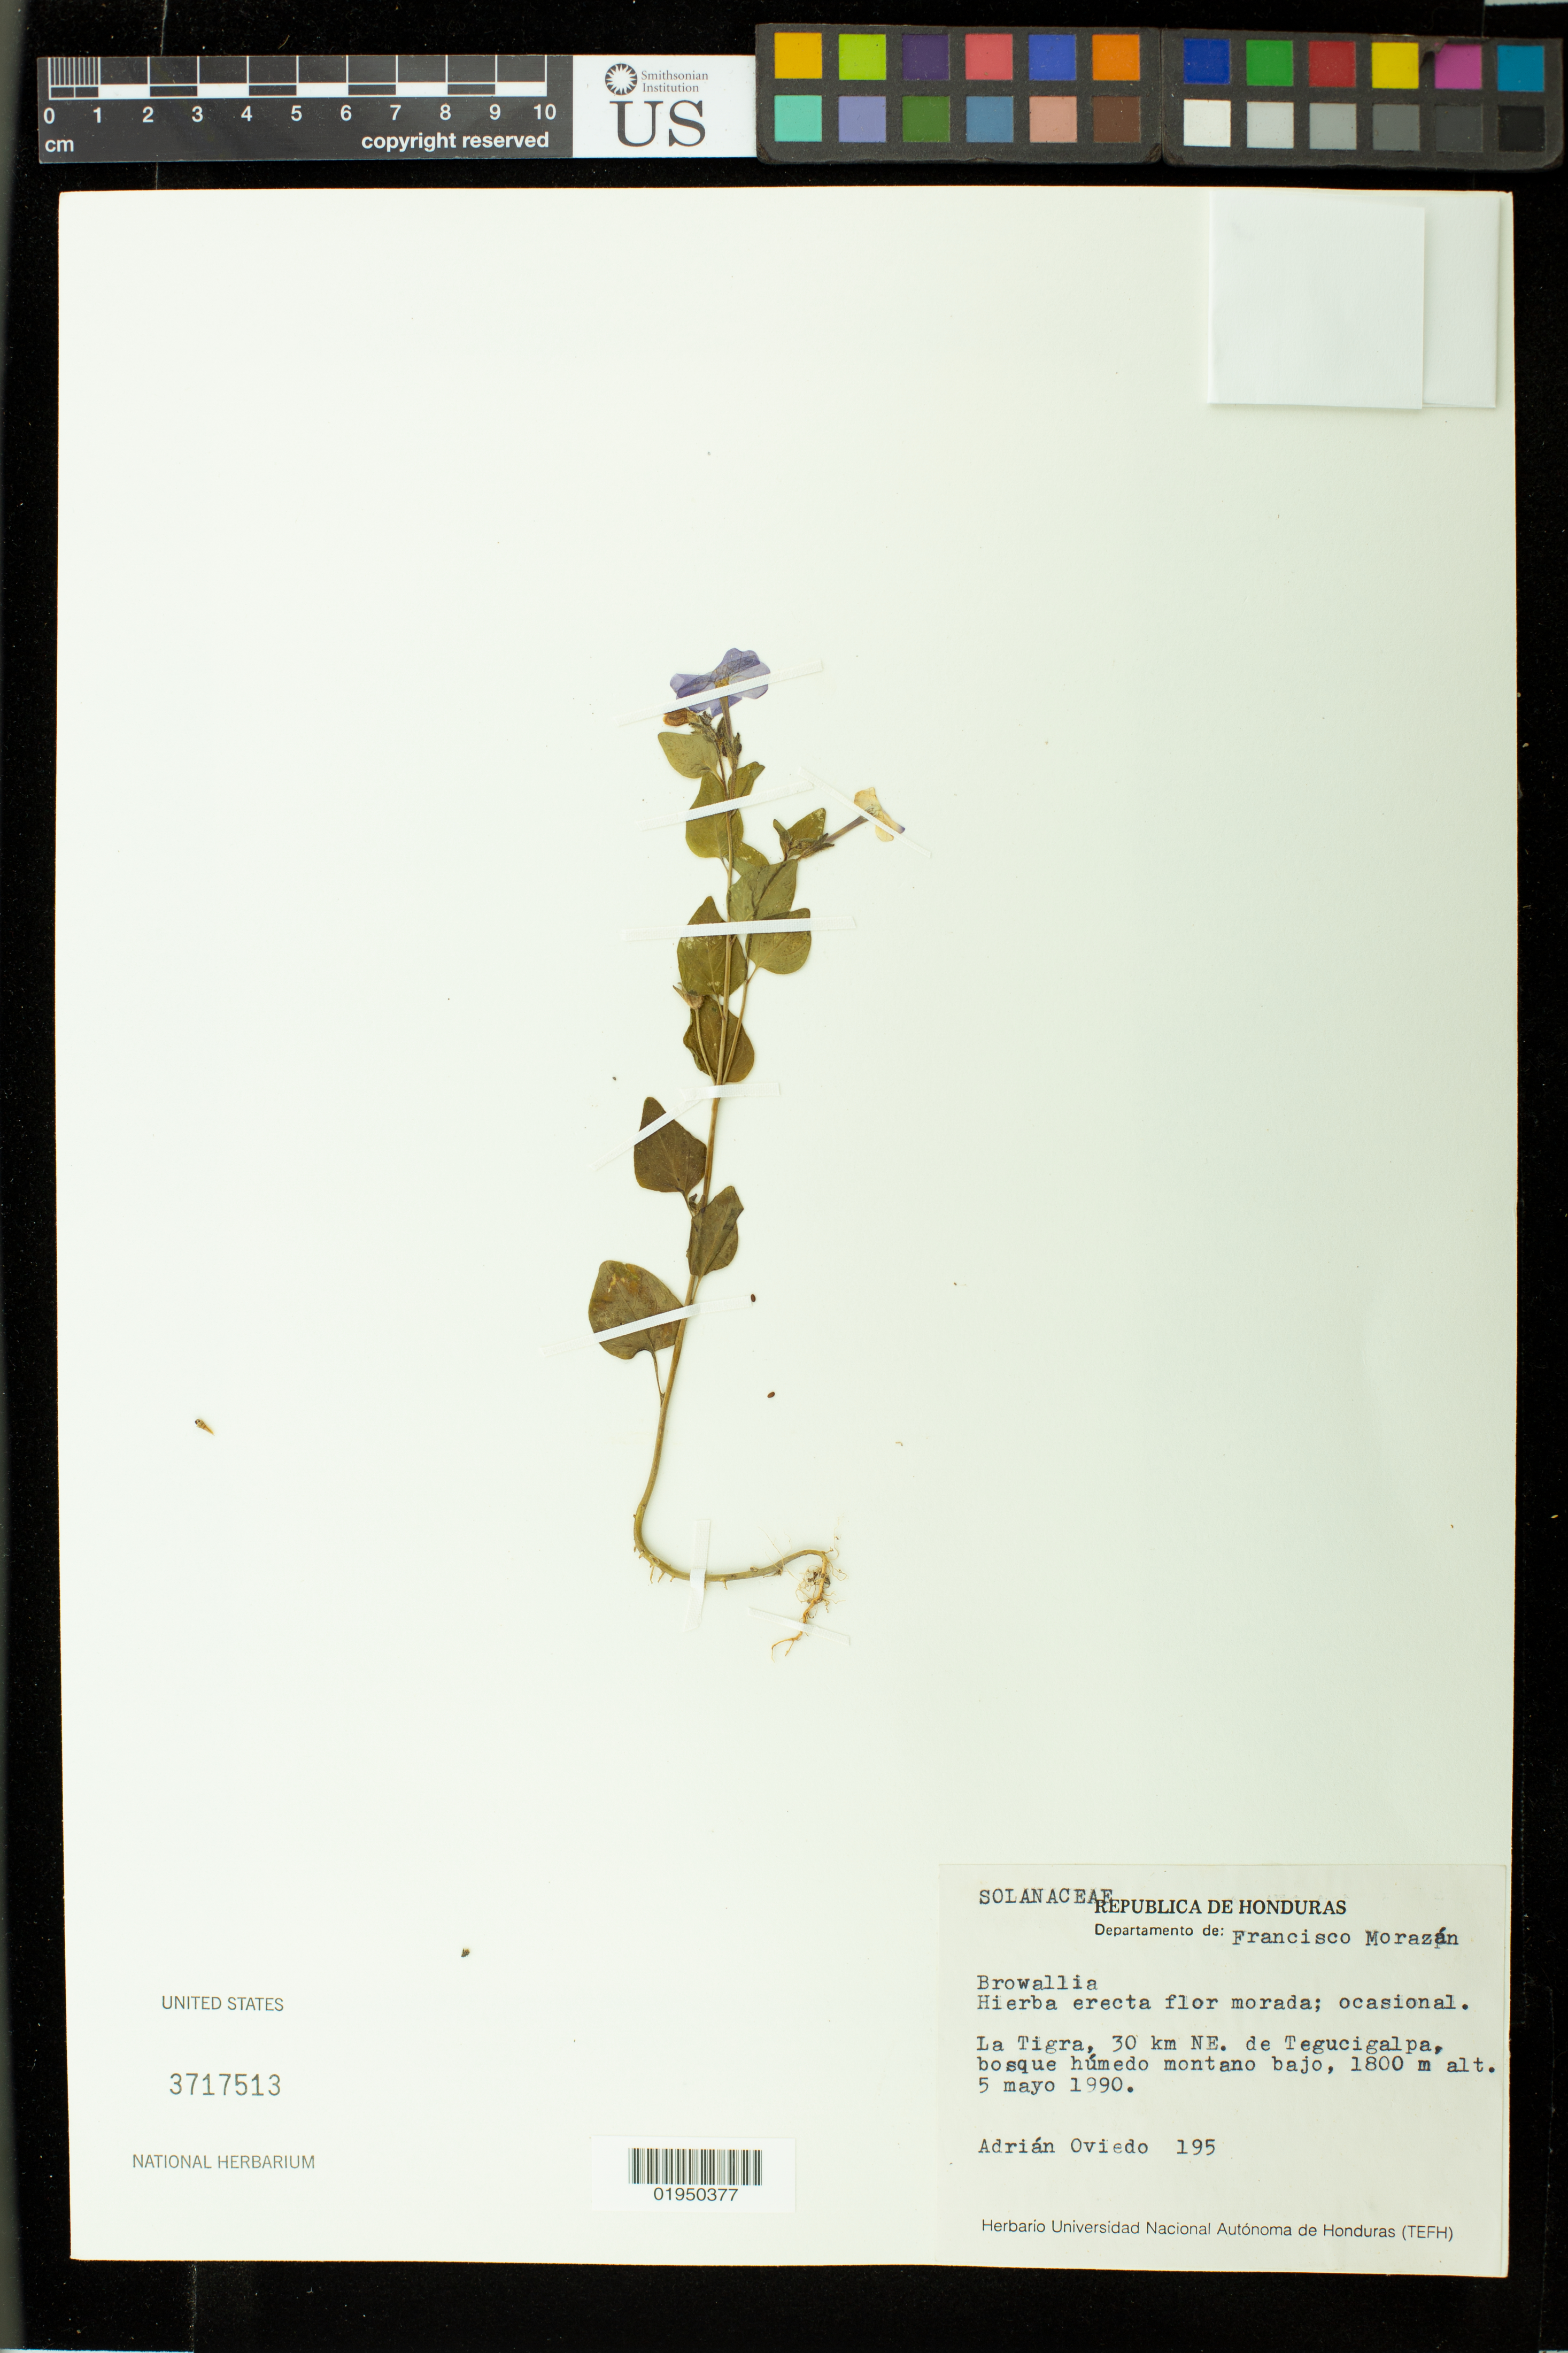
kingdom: Plantae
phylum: Tracheophyta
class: Magnoliopsida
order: Solanales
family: Solanaceae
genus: Browallia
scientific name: Browallia americana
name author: L.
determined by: Strong, Mark T., (BOT), Smithsonian Institution - National Museum of Natural History (UNITED STATES)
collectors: A. Oviedo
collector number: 195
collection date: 1990-05-05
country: Honduras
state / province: Fco. Morazán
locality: La Tigra, 30 km Ne. de Tegucigalpa, bosque humedo bajo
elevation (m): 1800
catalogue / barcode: US 3717513